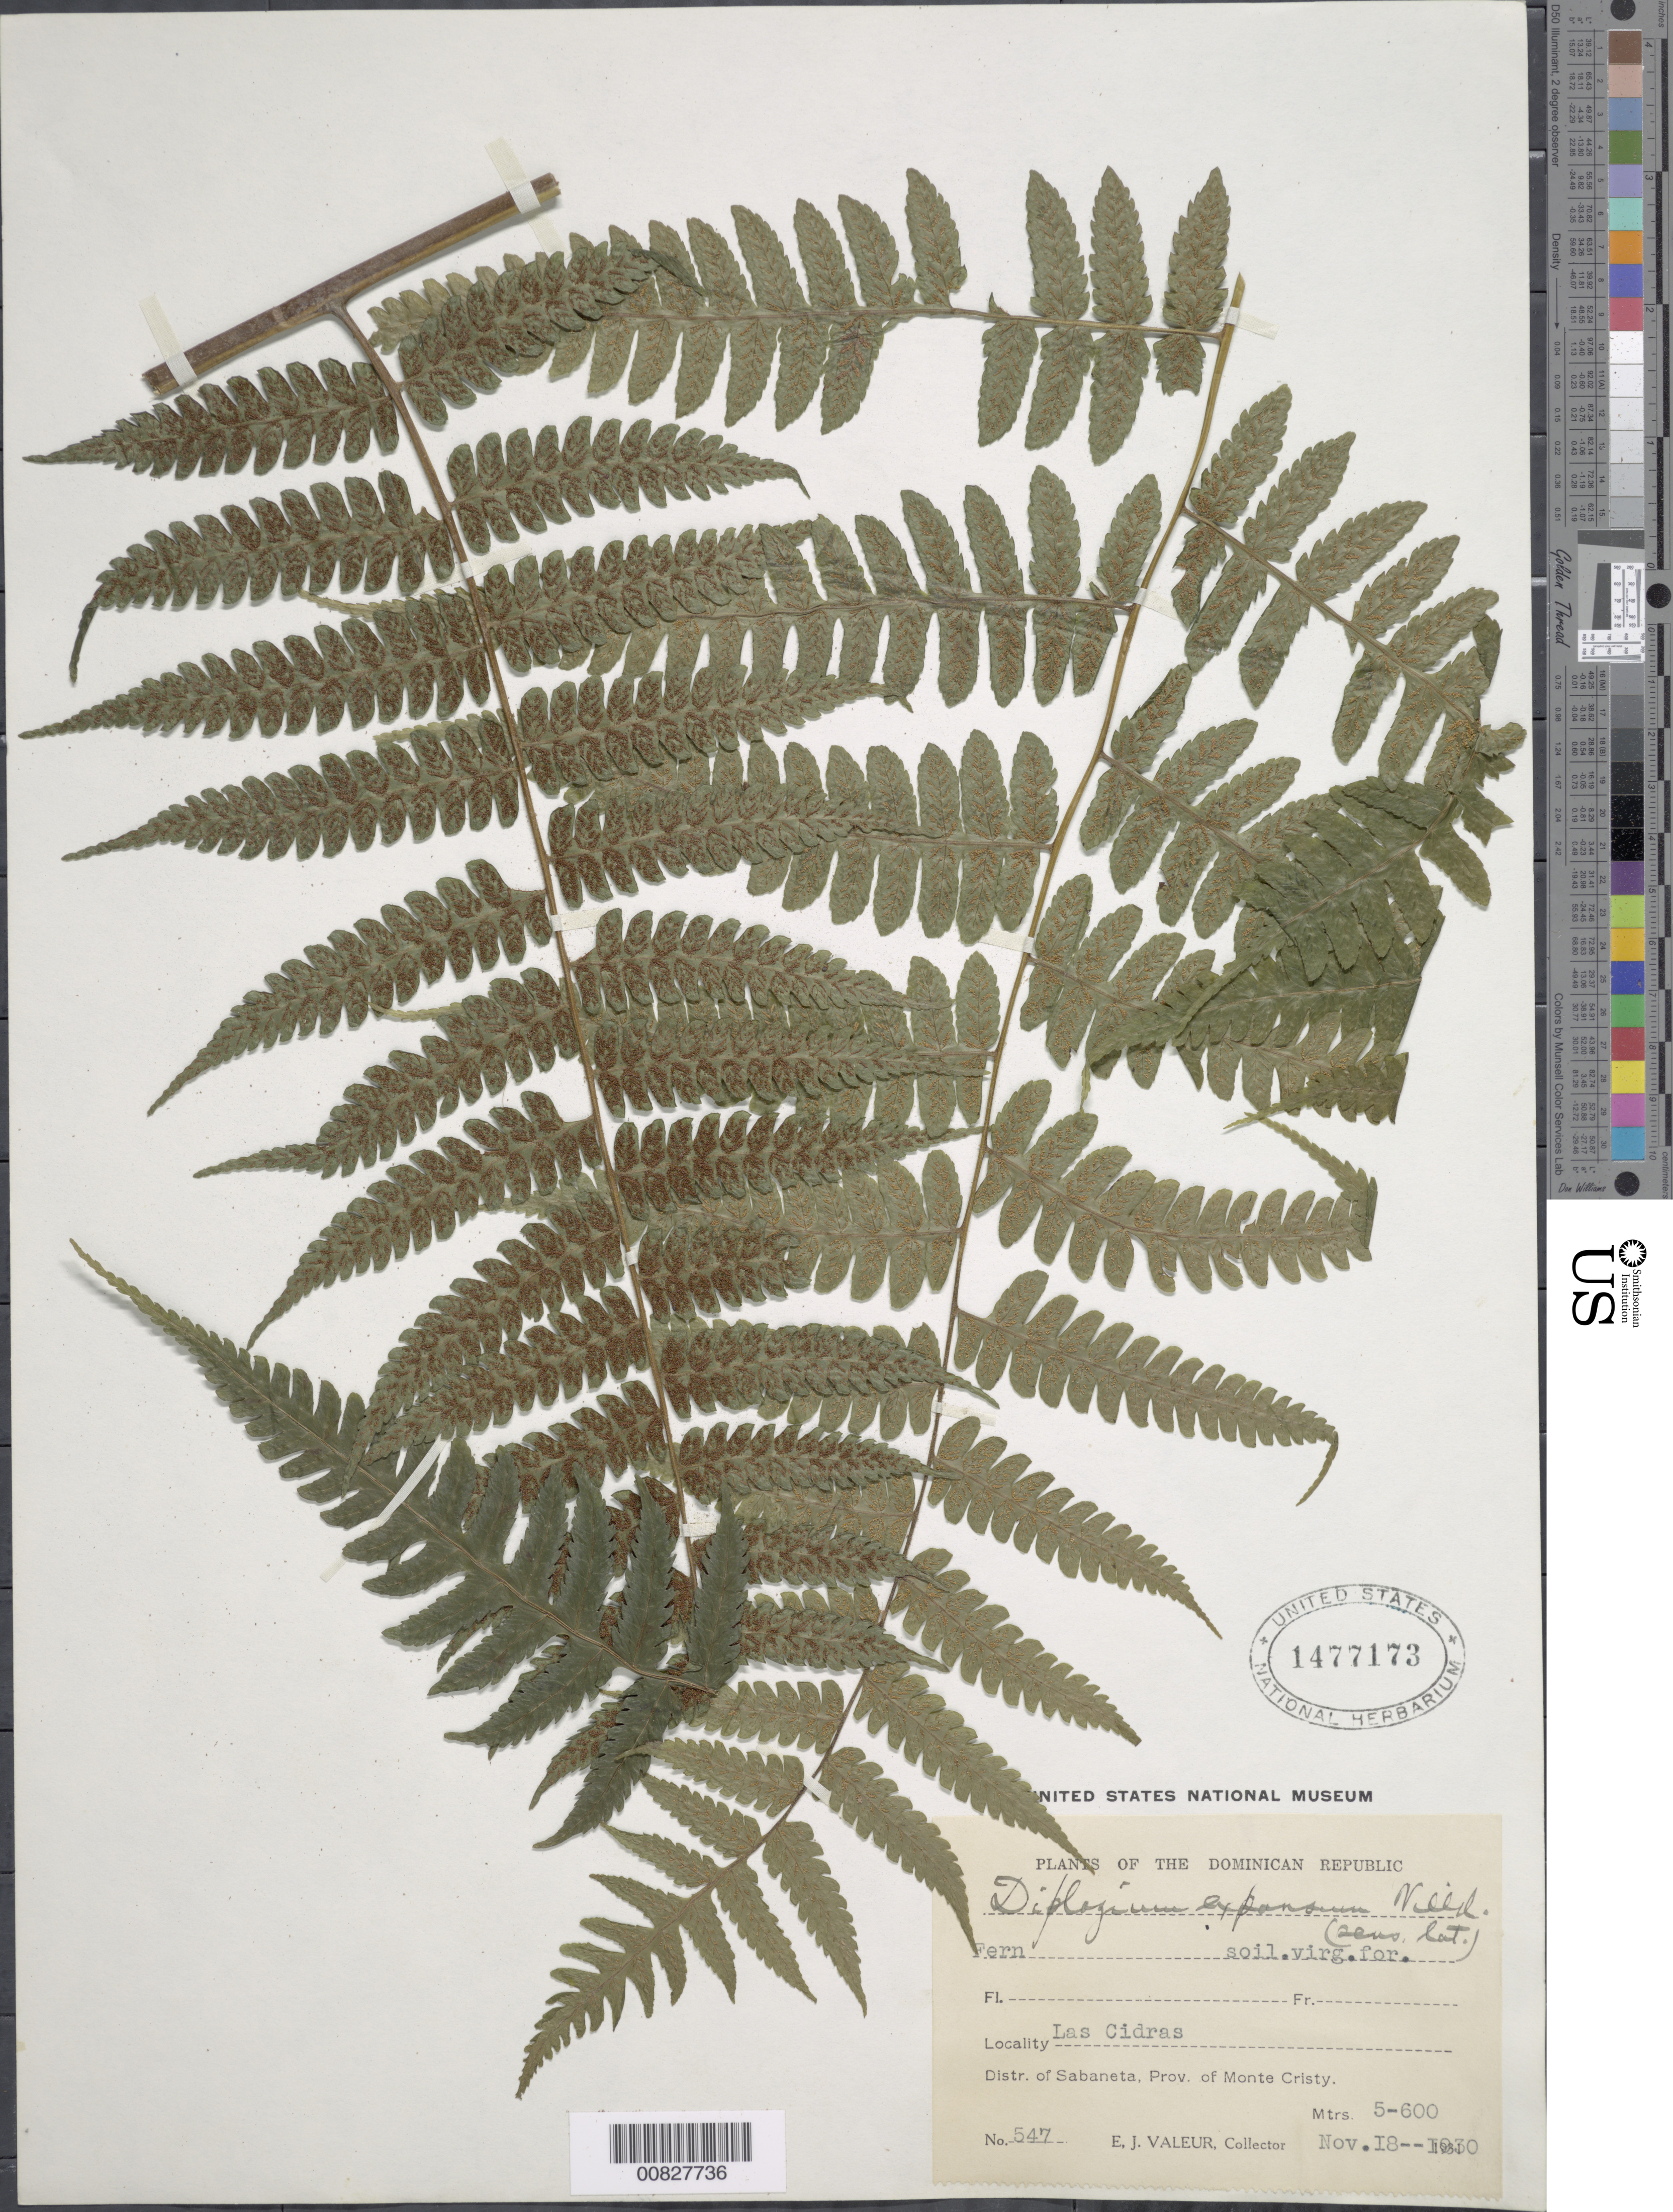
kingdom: Plantae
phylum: Tracheophyta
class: Polypodiopsida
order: Polypodiales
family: Athyriaceae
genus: Diplazium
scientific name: Diplazium expansum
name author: Willd.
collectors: E. Valeur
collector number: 547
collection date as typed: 18 Nov 1930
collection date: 1930-11-18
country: Dominican Republic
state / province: Monte Cristi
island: Hispaniola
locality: Dist. Sabaneta, Las Cidras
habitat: Virgin forest, soil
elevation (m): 500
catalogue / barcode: US 1477173